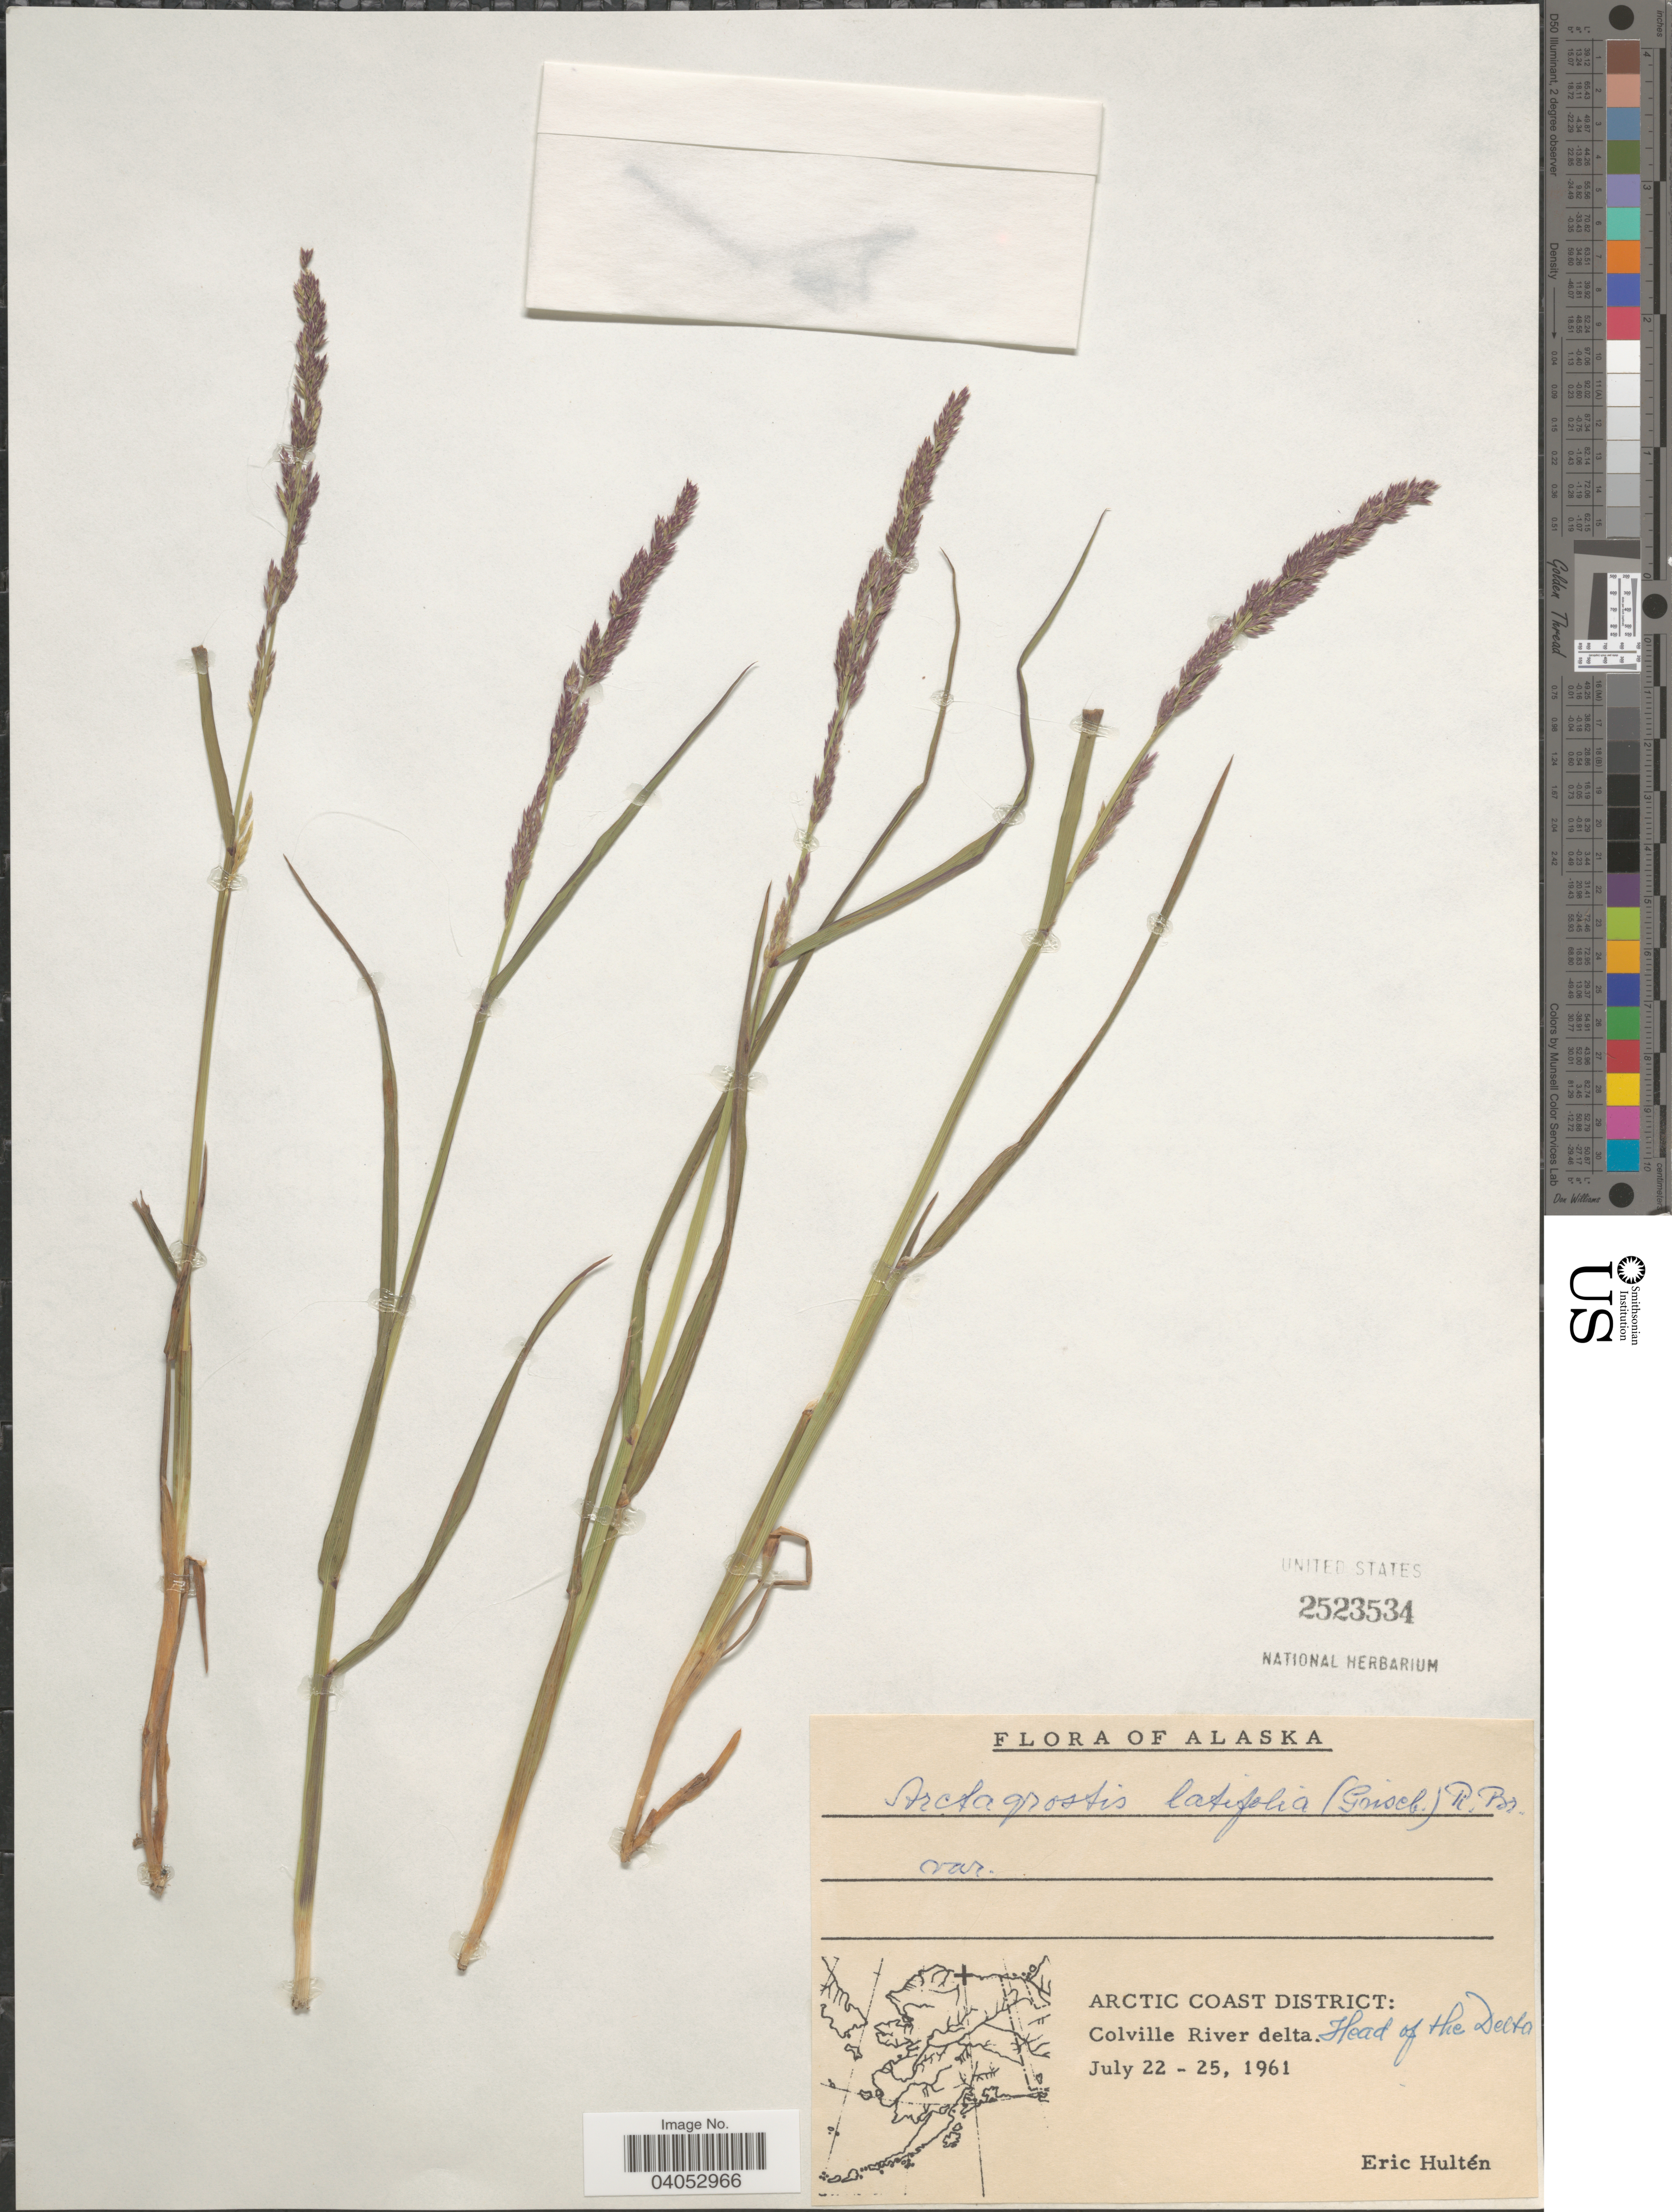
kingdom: Plantae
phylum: Tracheophyta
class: Liliopsida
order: Poales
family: Poaceae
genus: Arctagrostis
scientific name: Arctagrostis latifolia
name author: (R. Br.) Griseb.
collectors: E. G. Hultén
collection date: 1961-07-22/1961-07-25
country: United States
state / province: Alaska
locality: Arctic Coast District: Colville River delta. Head of the Delta.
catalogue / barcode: US 2523534